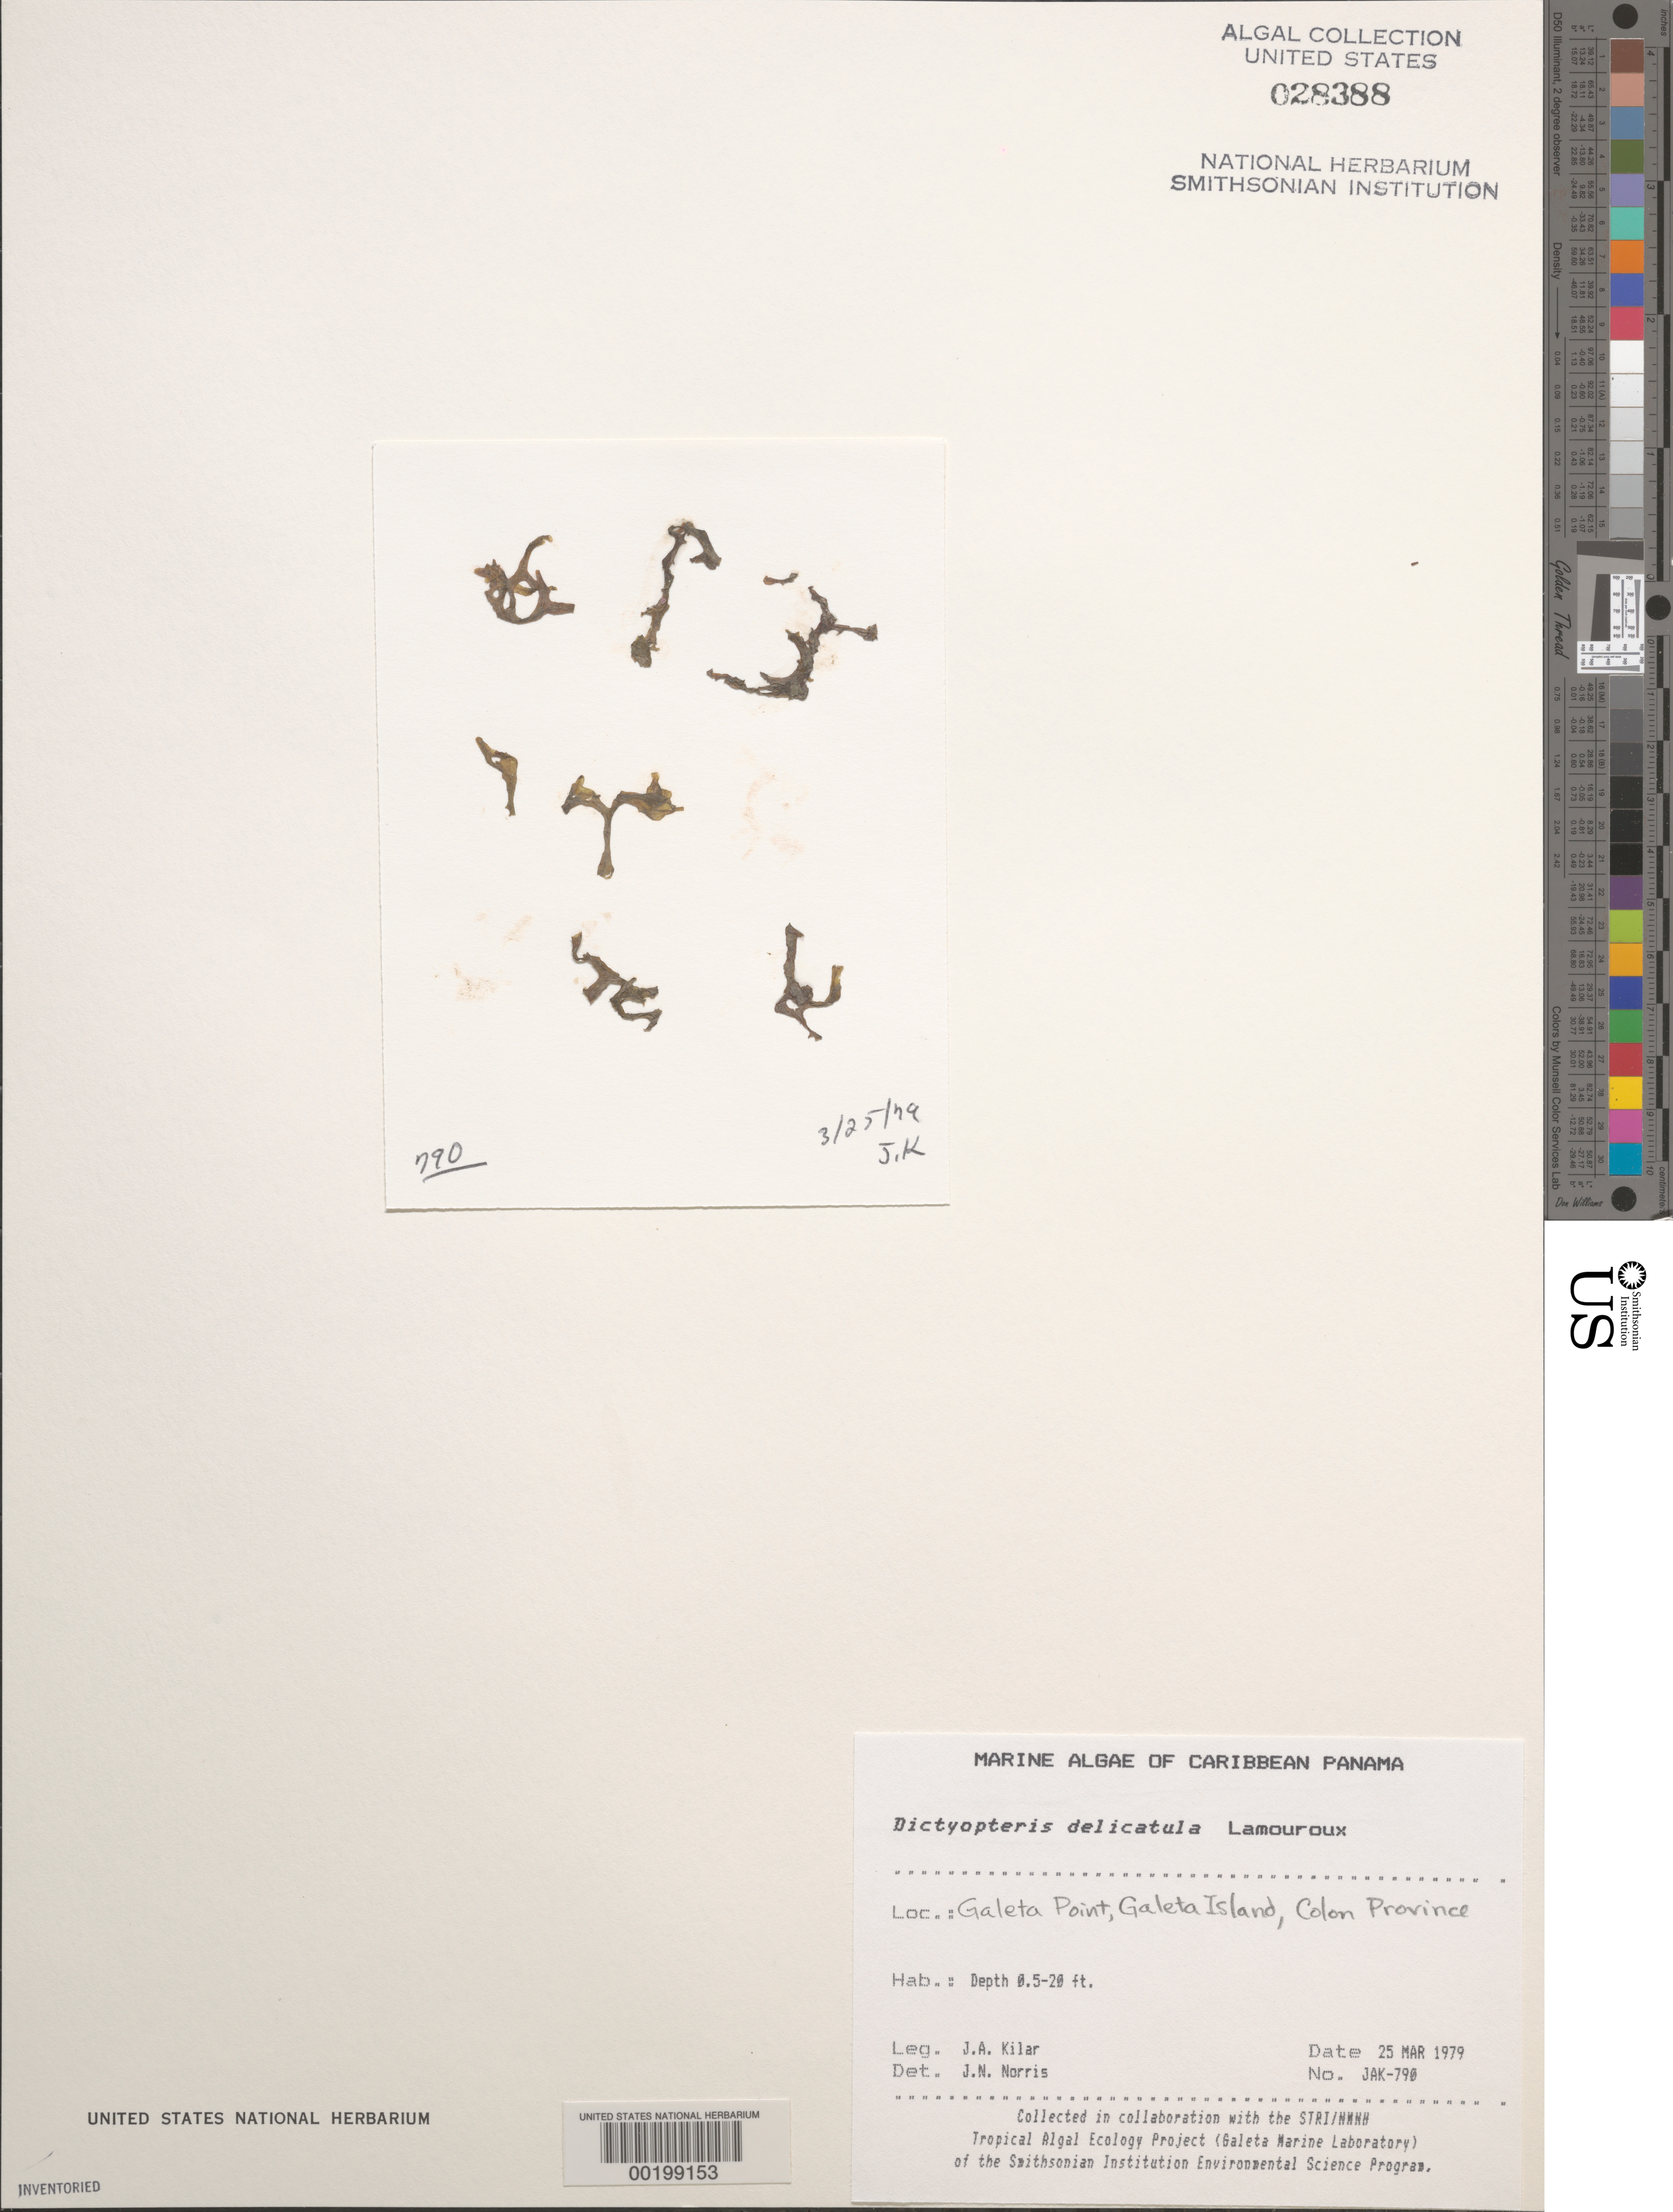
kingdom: Chromista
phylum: Ochrophyta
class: Phaeophyceae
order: Dictyotales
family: Dictyotaceae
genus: Dictyopteris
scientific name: Dictyopteris delicatula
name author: J.V.Lamouroux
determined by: Norris, James N.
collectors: J. A. Kilar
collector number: JAK-790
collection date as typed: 25 Mar 1979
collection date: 1979-03-25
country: Panama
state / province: Colón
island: Galeta Island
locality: Galeta Point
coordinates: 9 24' 18" N, 79 51' 48.5" W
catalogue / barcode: US 28388